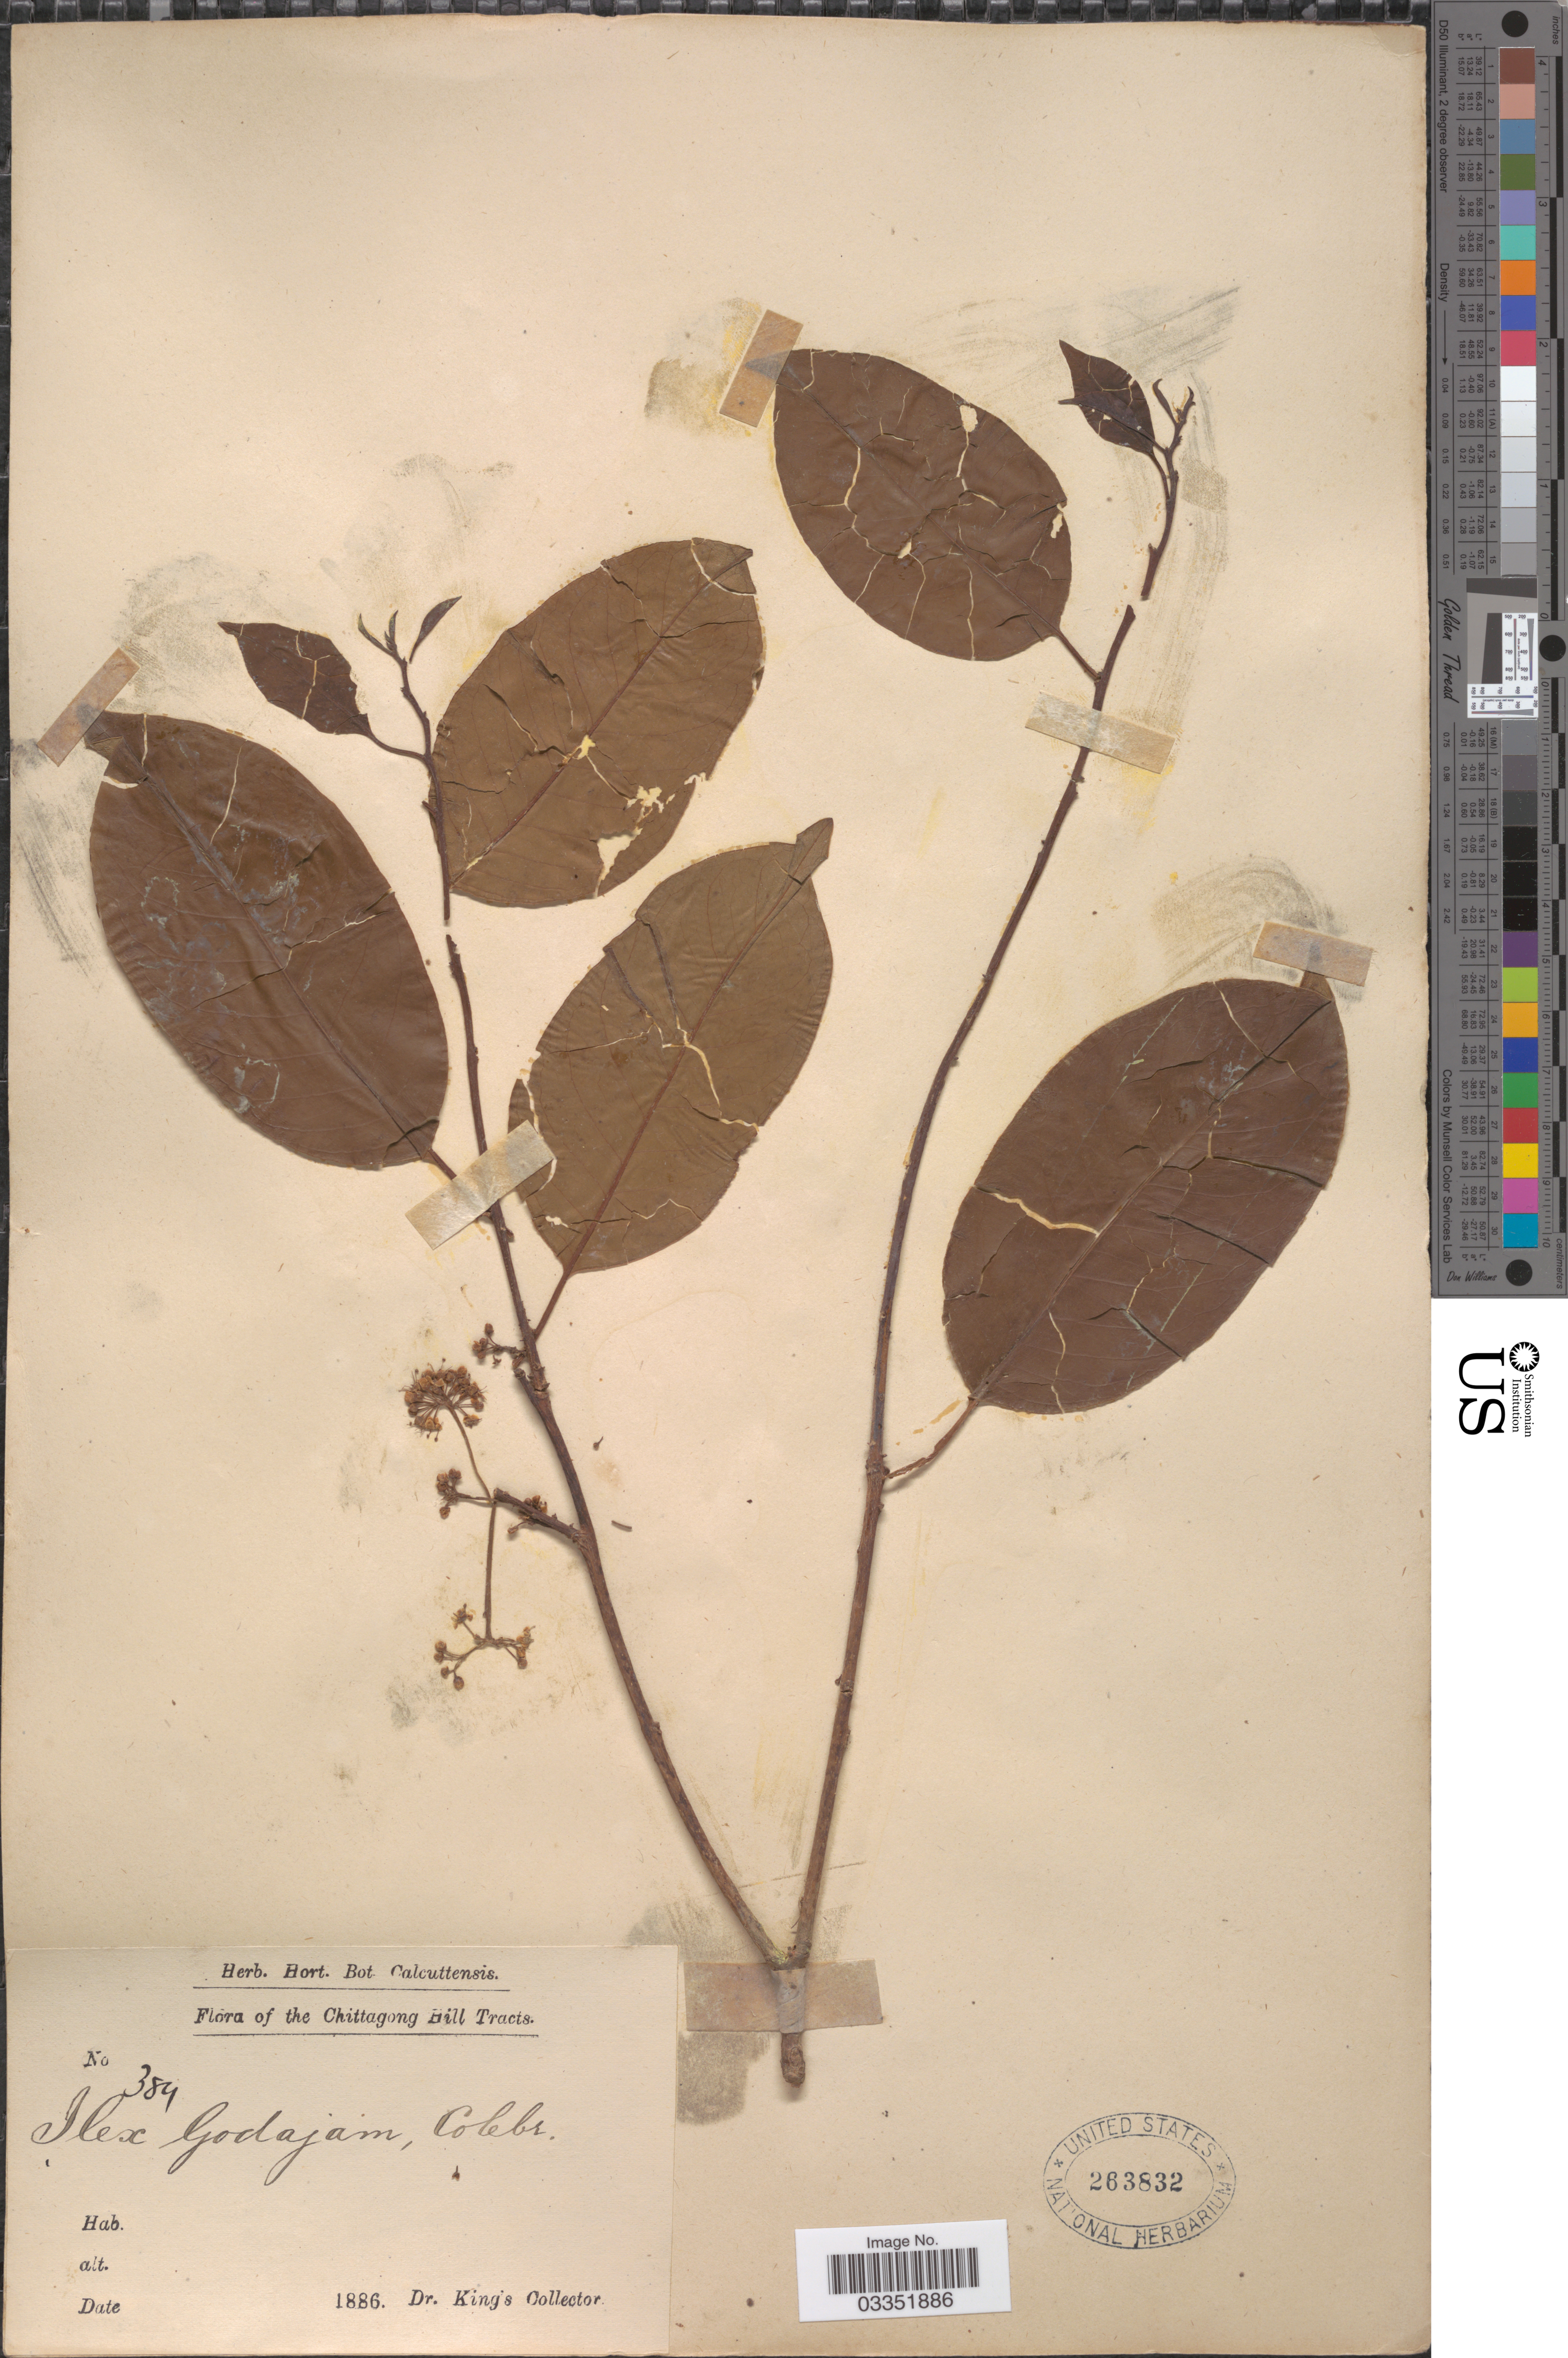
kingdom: Plantae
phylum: Tracheophyta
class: Magnoliopsida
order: Aquifoliales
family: Aquifoliaceae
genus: Ilex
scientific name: Ilex godajam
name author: Wall. ex Hook. f.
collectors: Dr. King's collector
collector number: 384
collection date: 1886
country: Bangladesh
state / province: Chittagong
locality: Chittagong Hill Tracts.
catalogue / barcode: US 263832